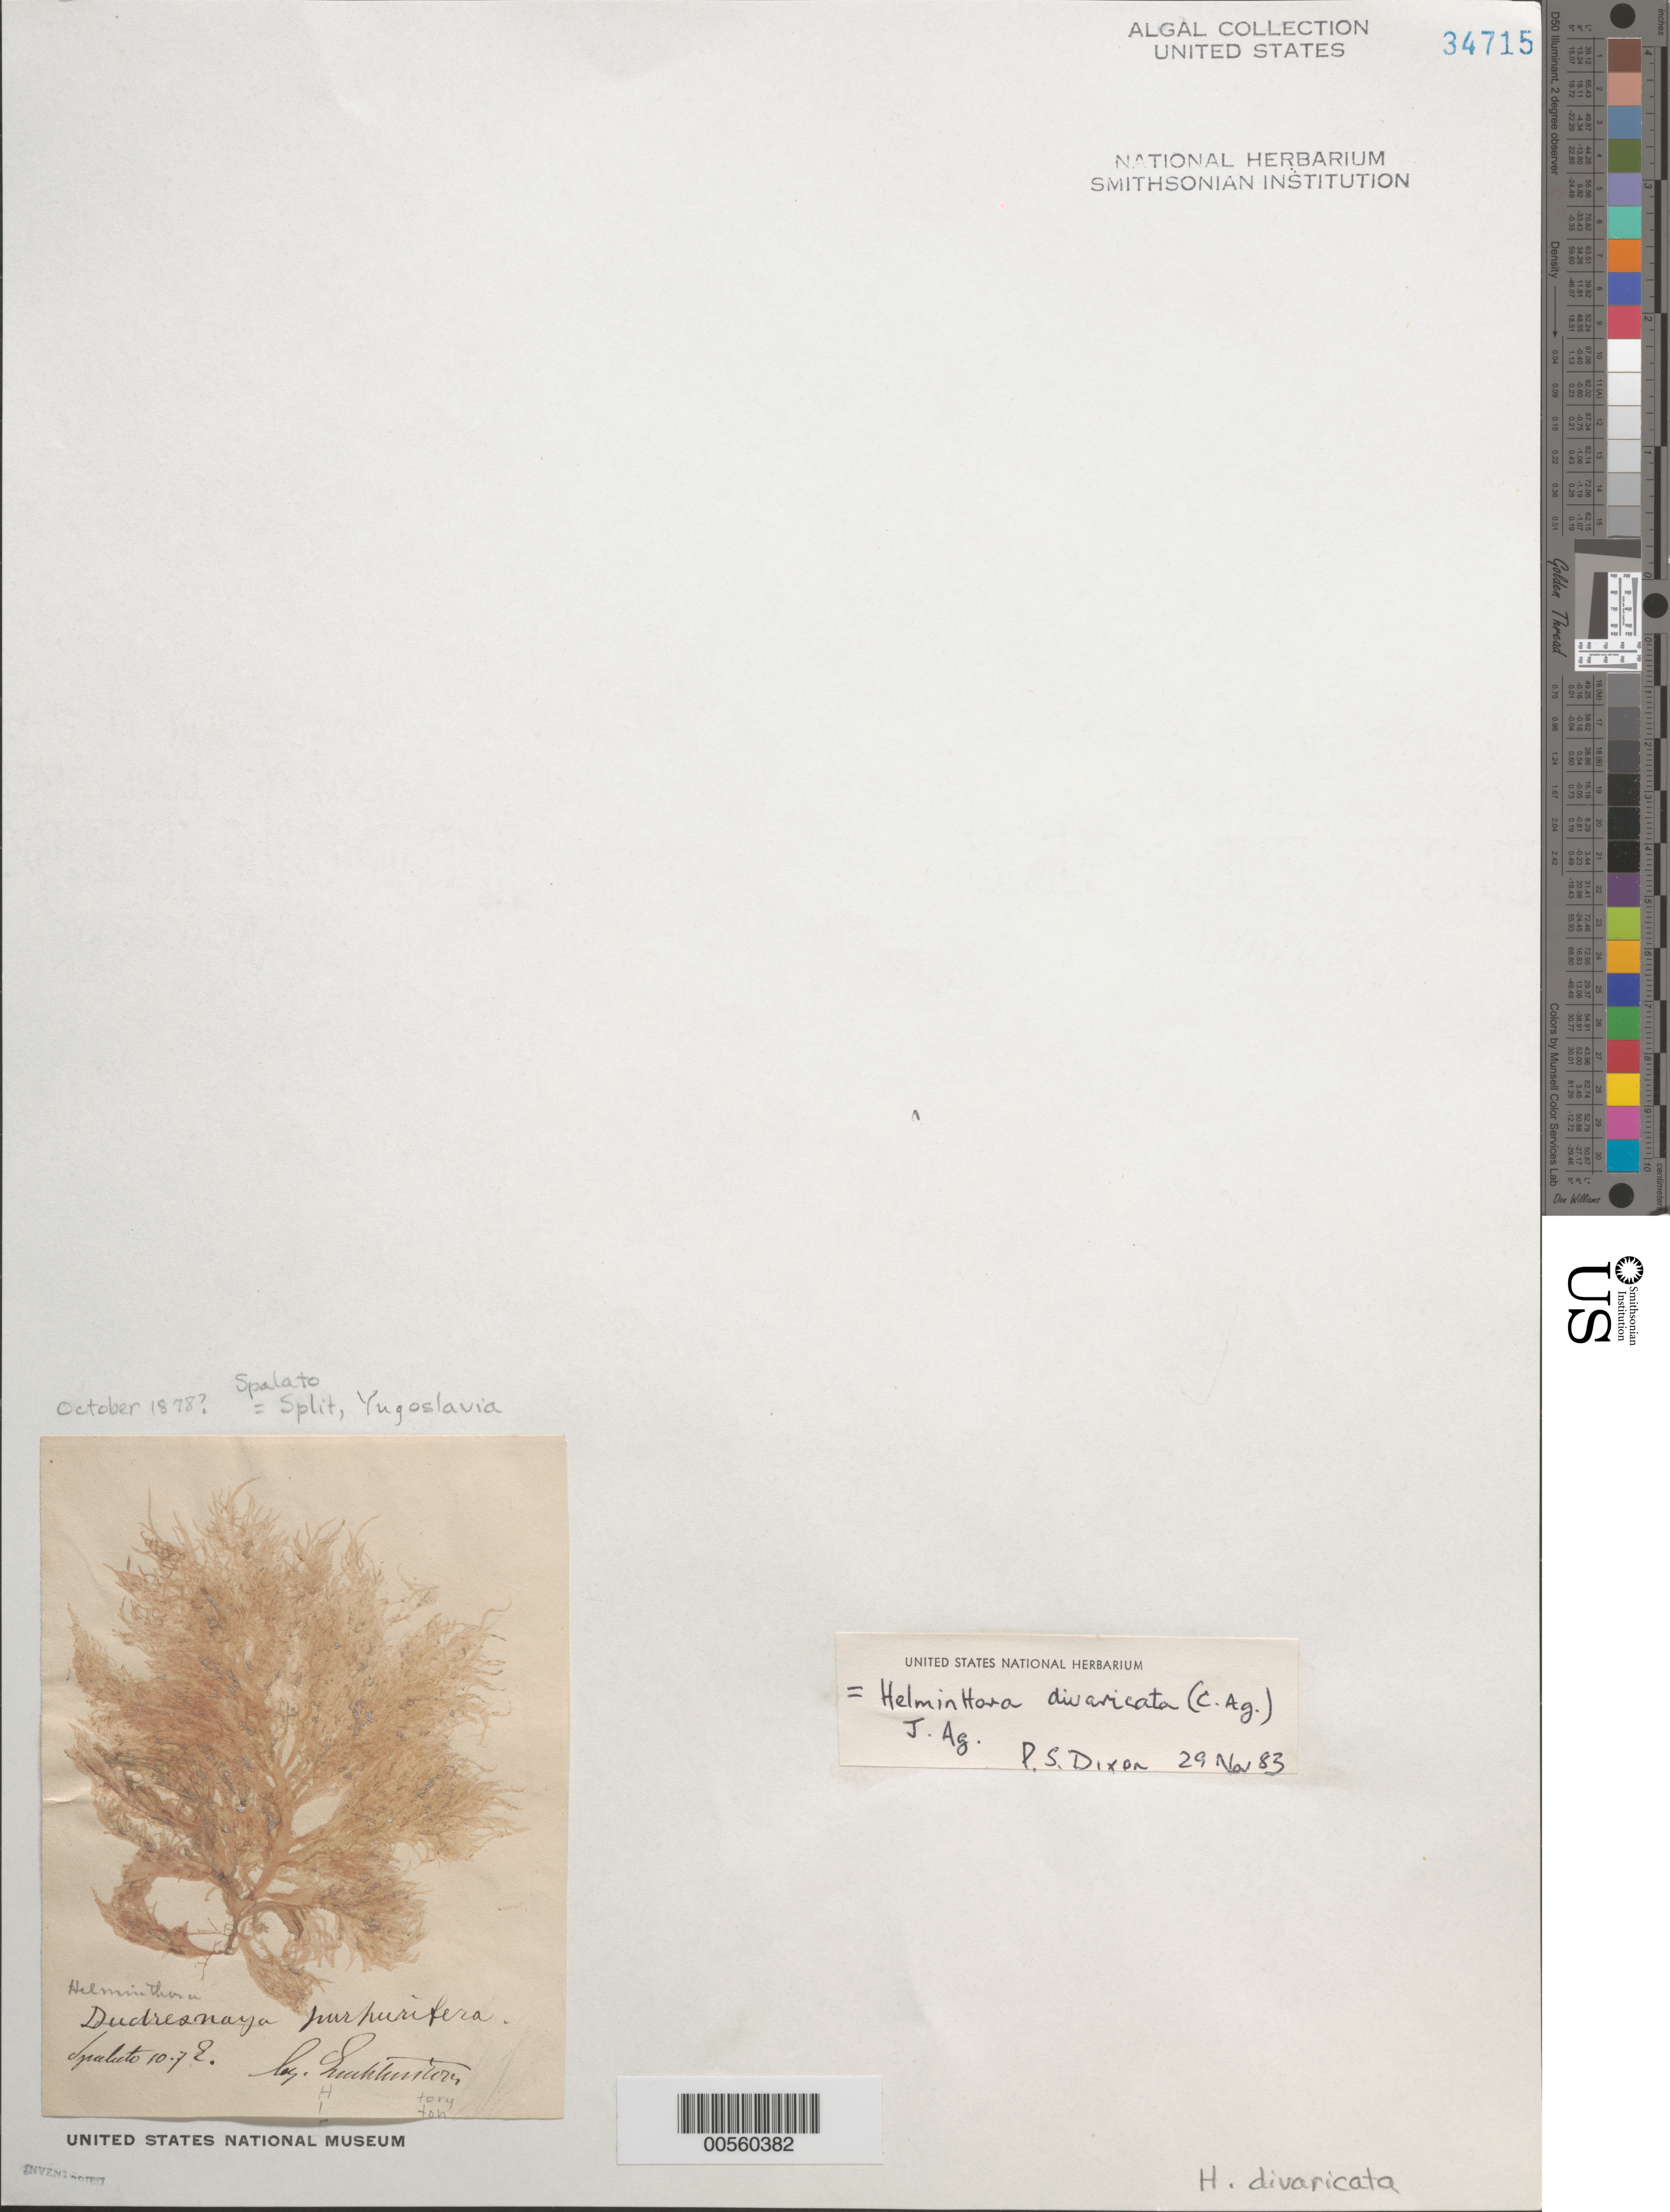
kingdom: Plantae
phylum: Rhodophyta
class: Florideophyceae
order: Nemaliales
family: Liagoraceae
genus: Helminthora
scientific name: Helminthora divaricata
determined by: Dixon, P. S.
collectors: -. Huchhintory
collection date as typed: Oct 1878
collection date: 1878-10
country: Croatia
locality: Split (Spalato)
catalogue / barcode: US 34715